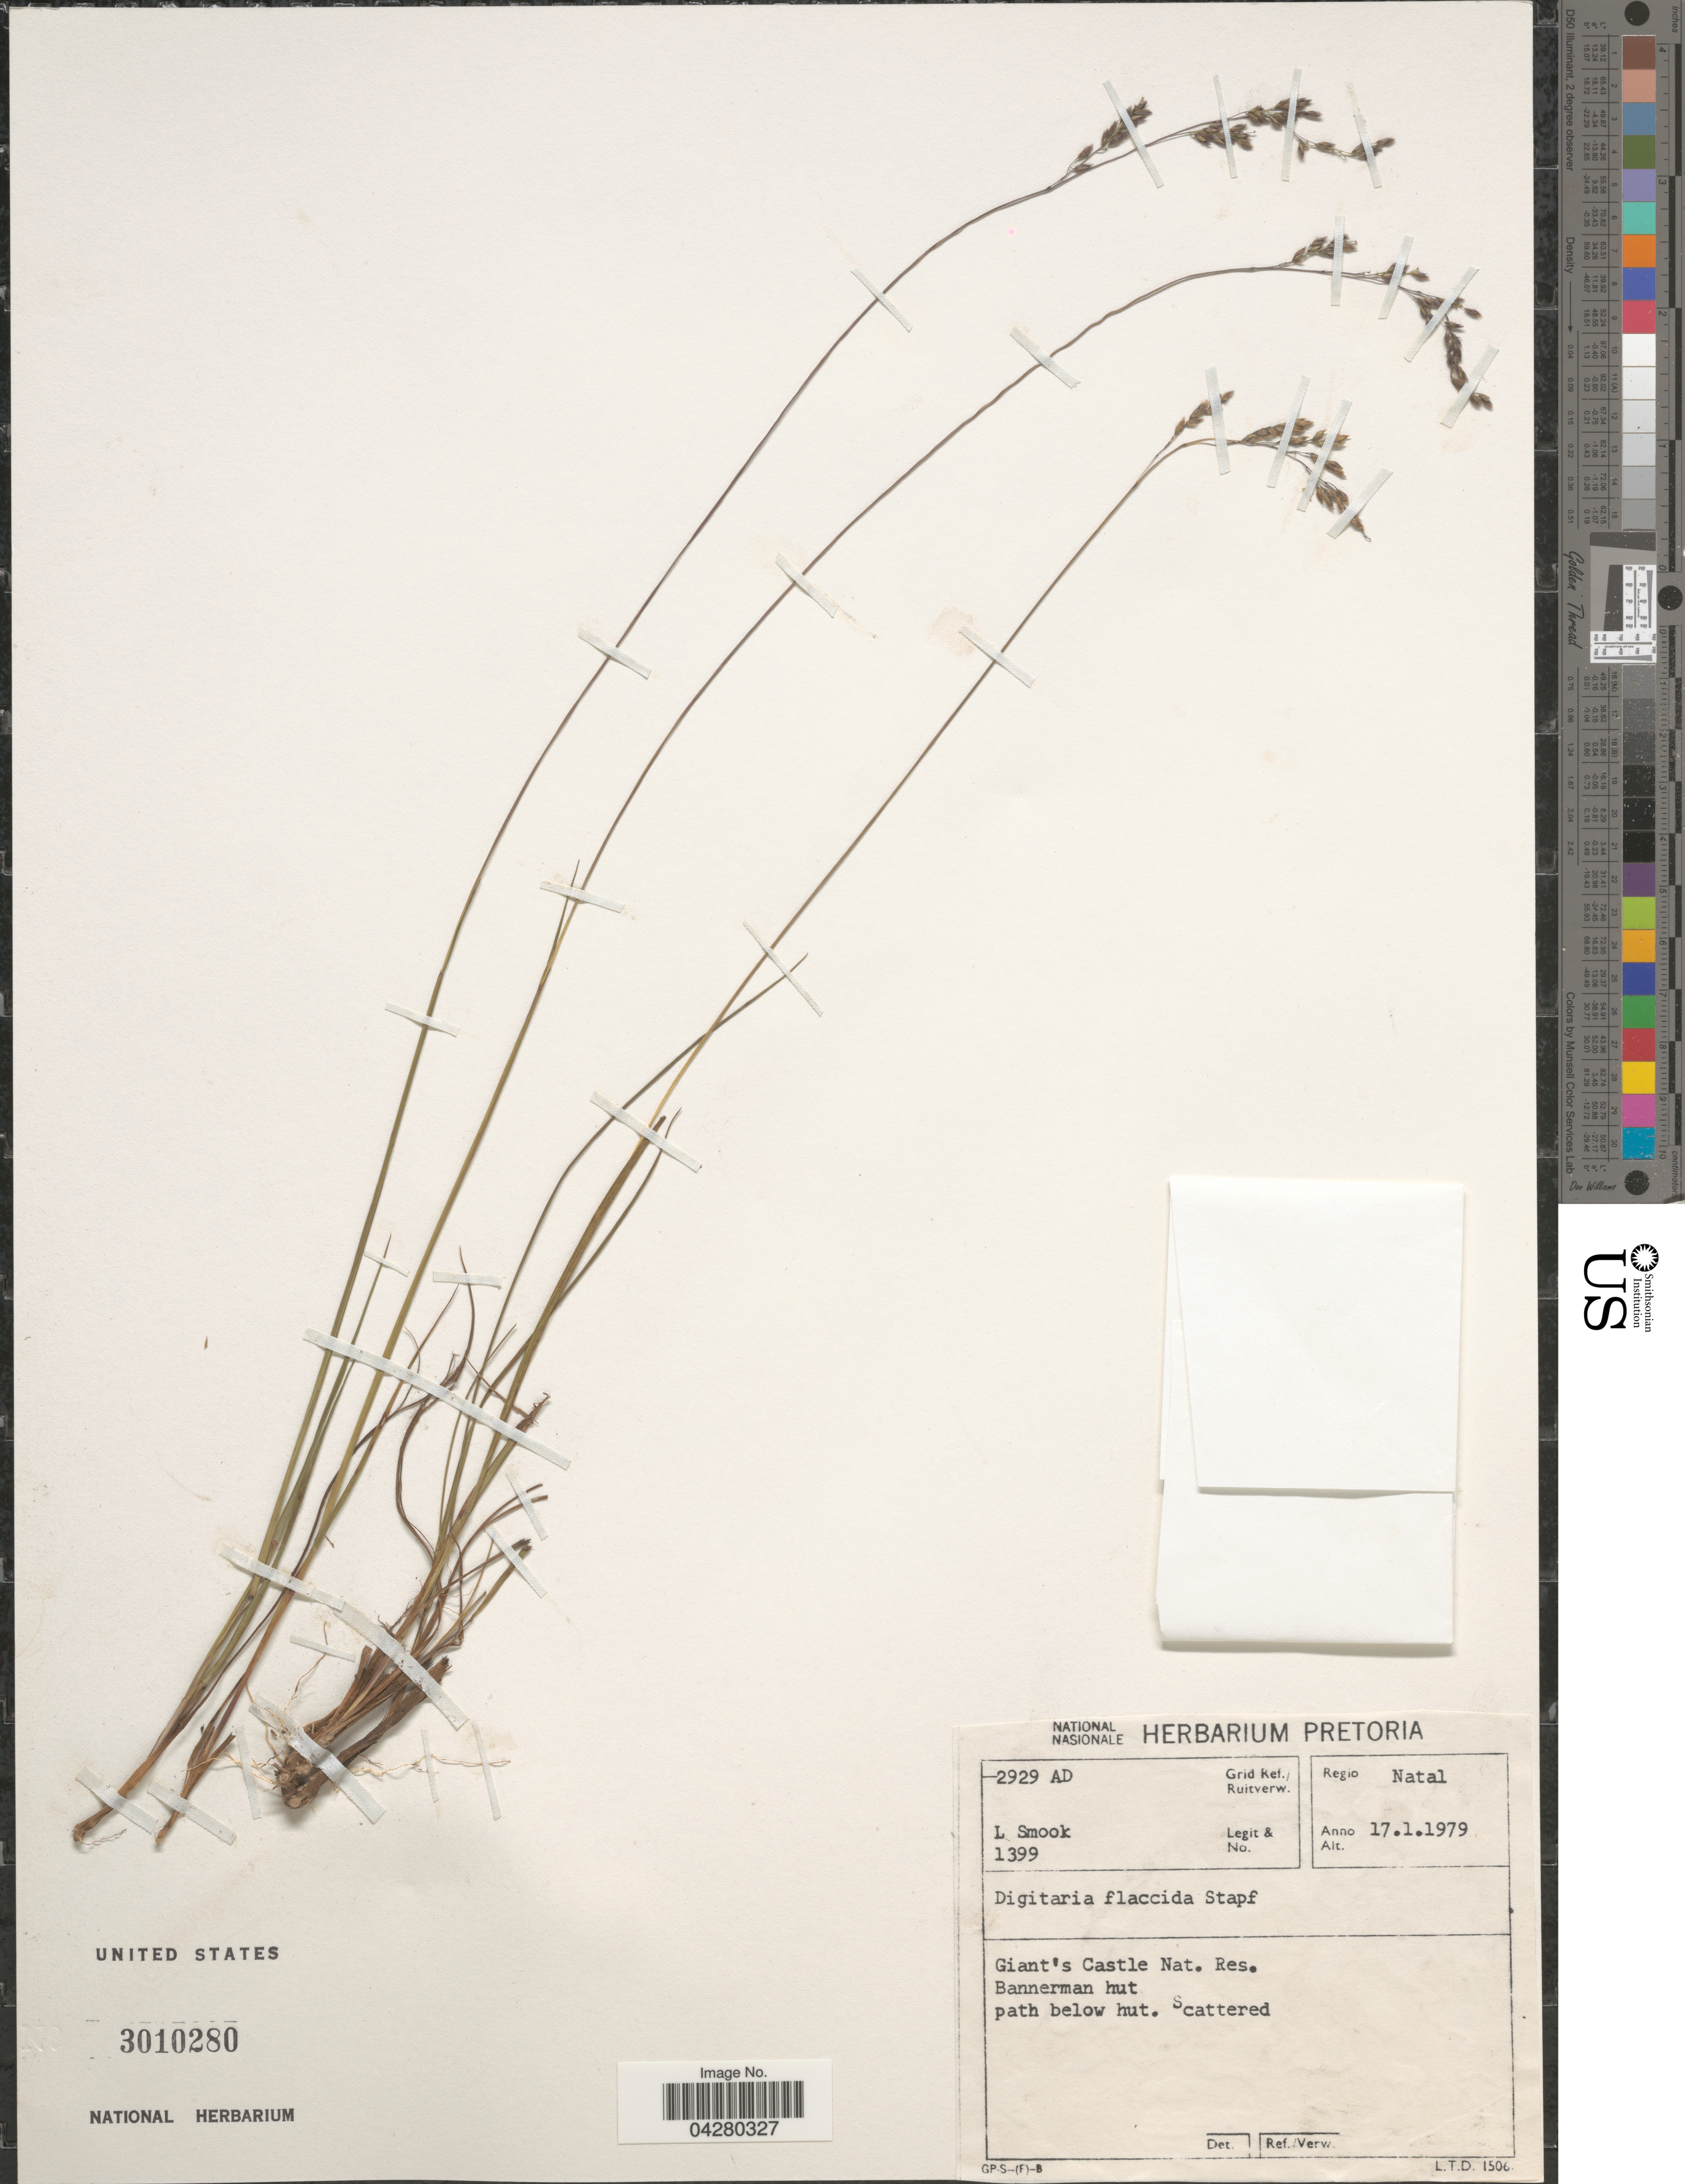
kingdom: Plantae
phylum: Tracheophyta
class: Liliopsida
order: Poales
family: Poaceae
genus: Digitaria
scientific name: Digitaria flaccida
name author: Stapf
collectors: L. Smook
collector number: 1399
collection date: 1979-01-17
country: South Africa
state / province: KwaZulu-Natal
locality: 2929 AD Grid Ref. Regio Natal. Giant's Castle Nat. Res. Bannerman hut. Path below hut.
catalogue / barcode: US 3010280